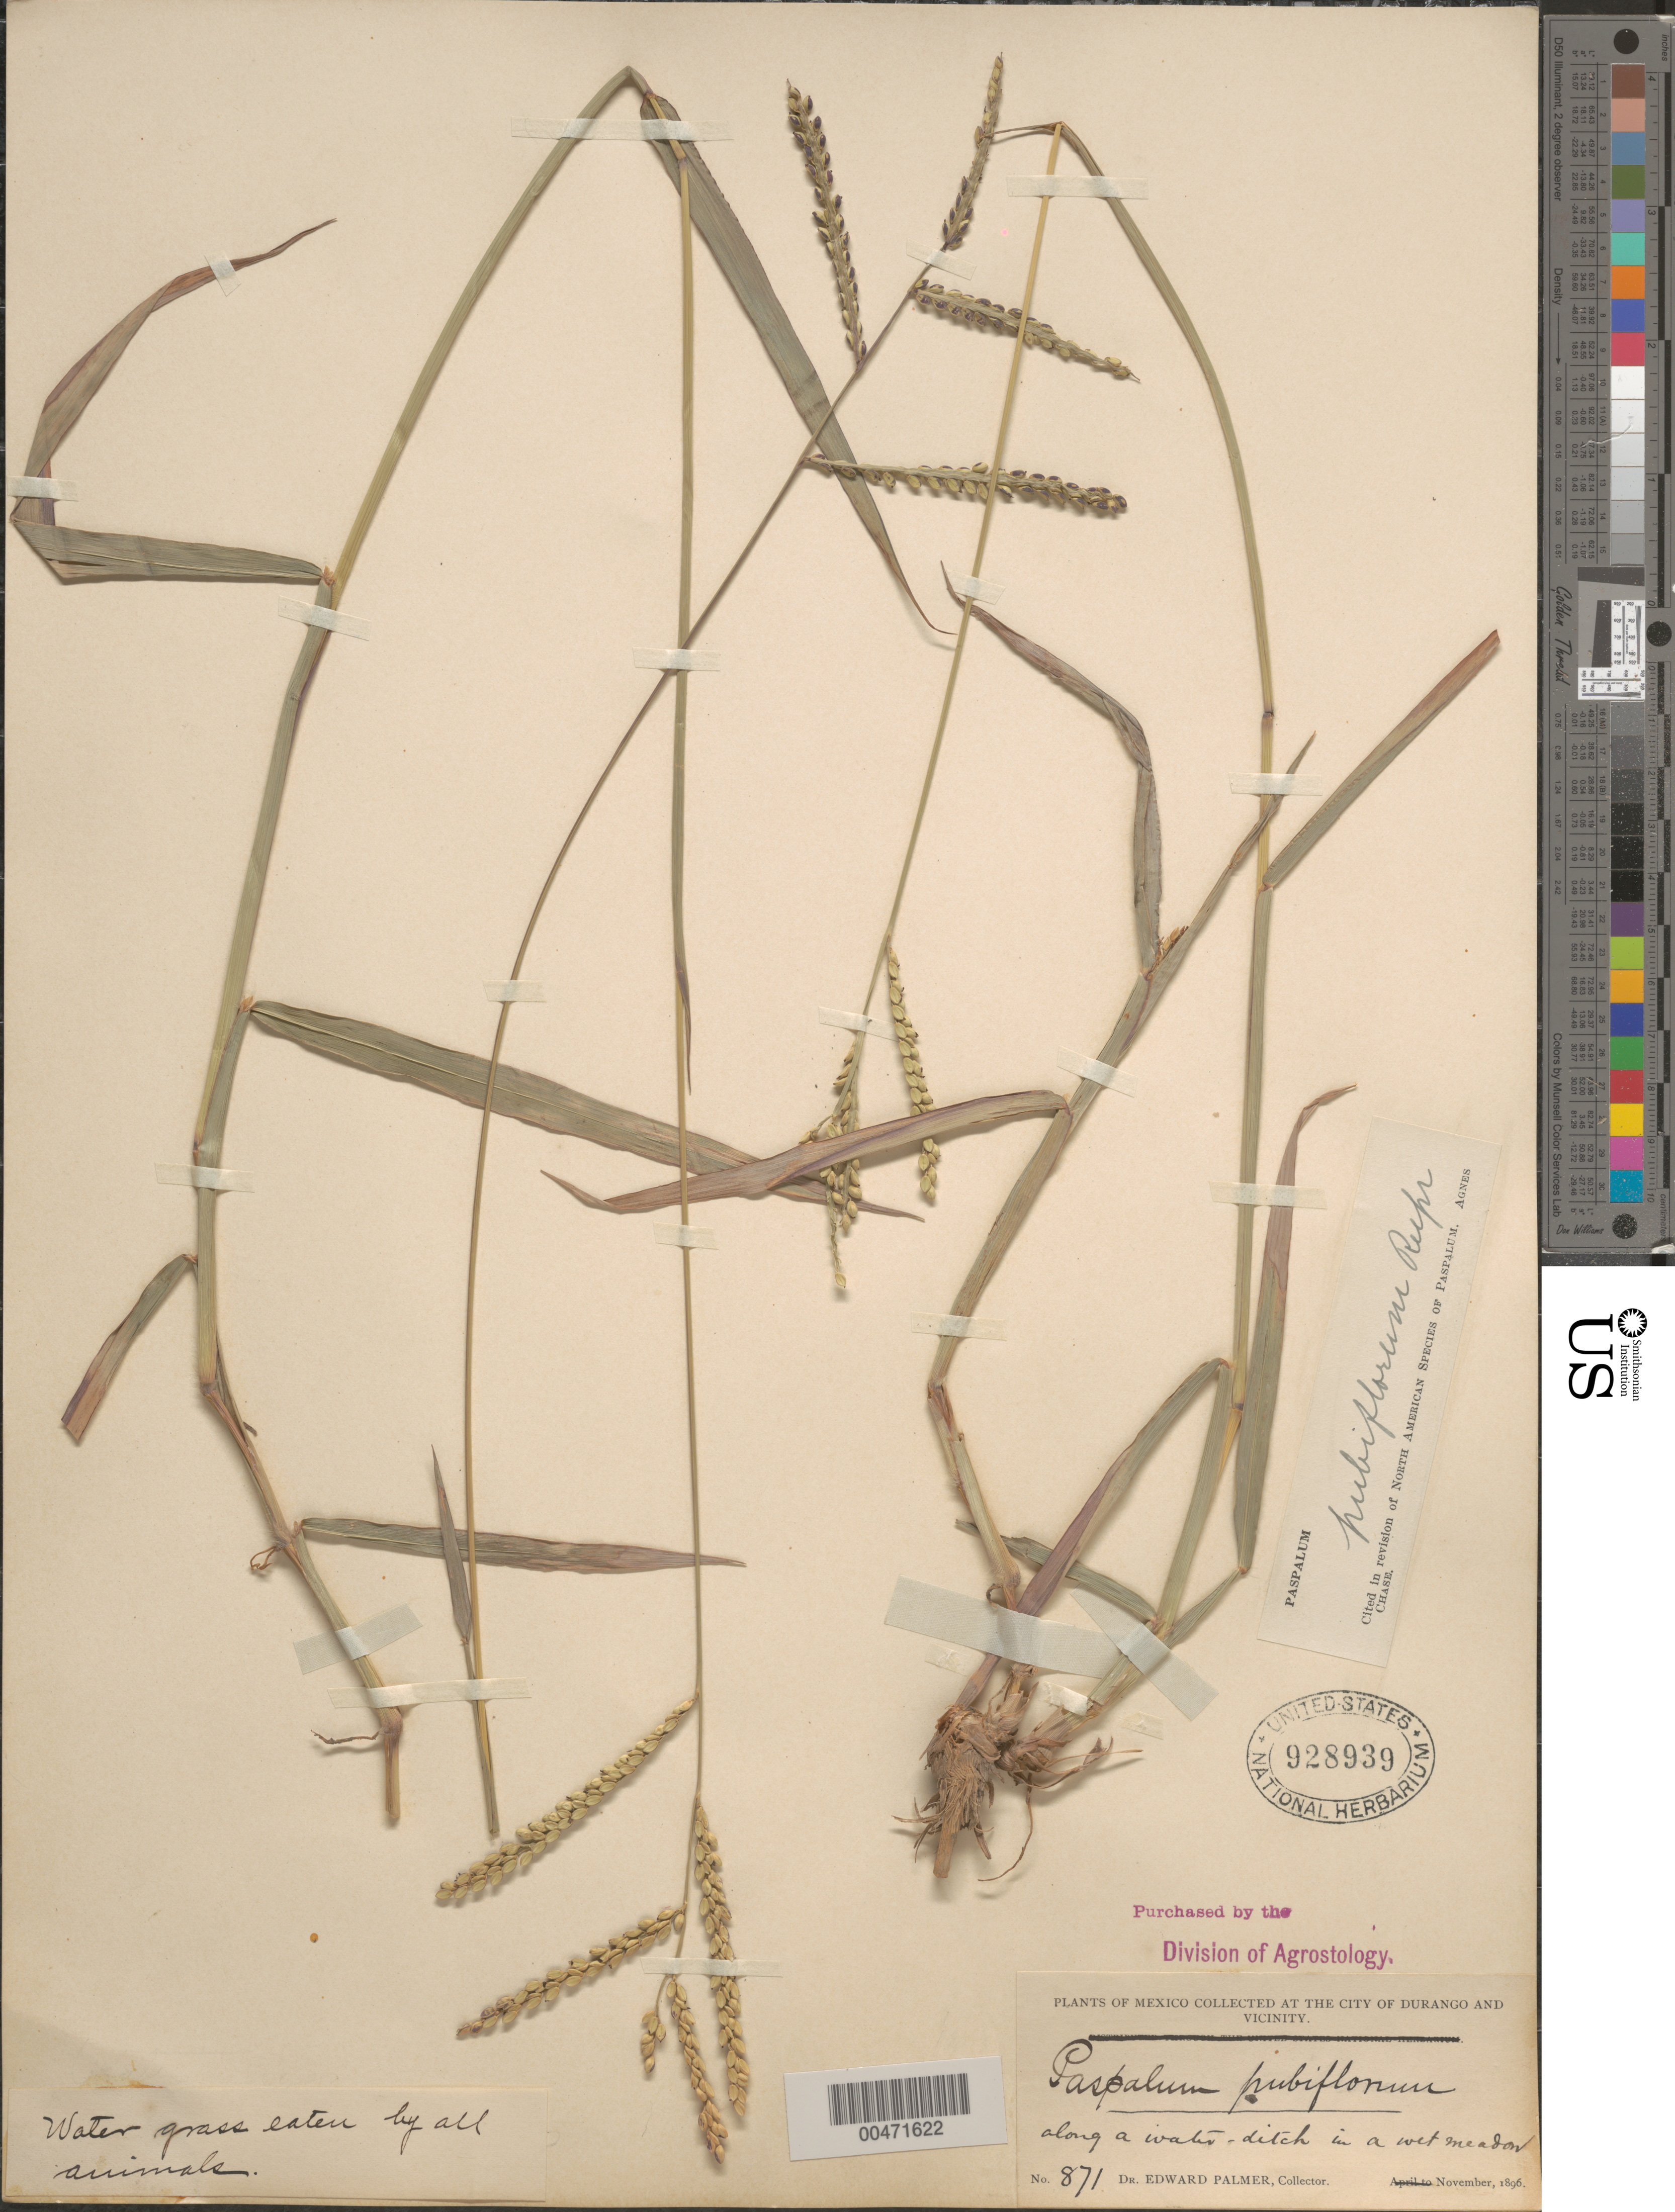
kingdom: Plantae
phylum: Tracheophyta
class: Liliopsida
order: Poales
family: Poaceae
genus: Paspalum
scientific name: Paspalum pubiflorum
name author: Rupr. ex E. Fourn.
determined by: Chase, [M.] Agnes, (US)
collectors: E. Palmer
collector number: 871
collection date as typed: Nov 1896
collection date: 1896-11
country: Mexico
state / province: Durango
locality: City of Durango & vicinity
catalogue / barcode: US 928939